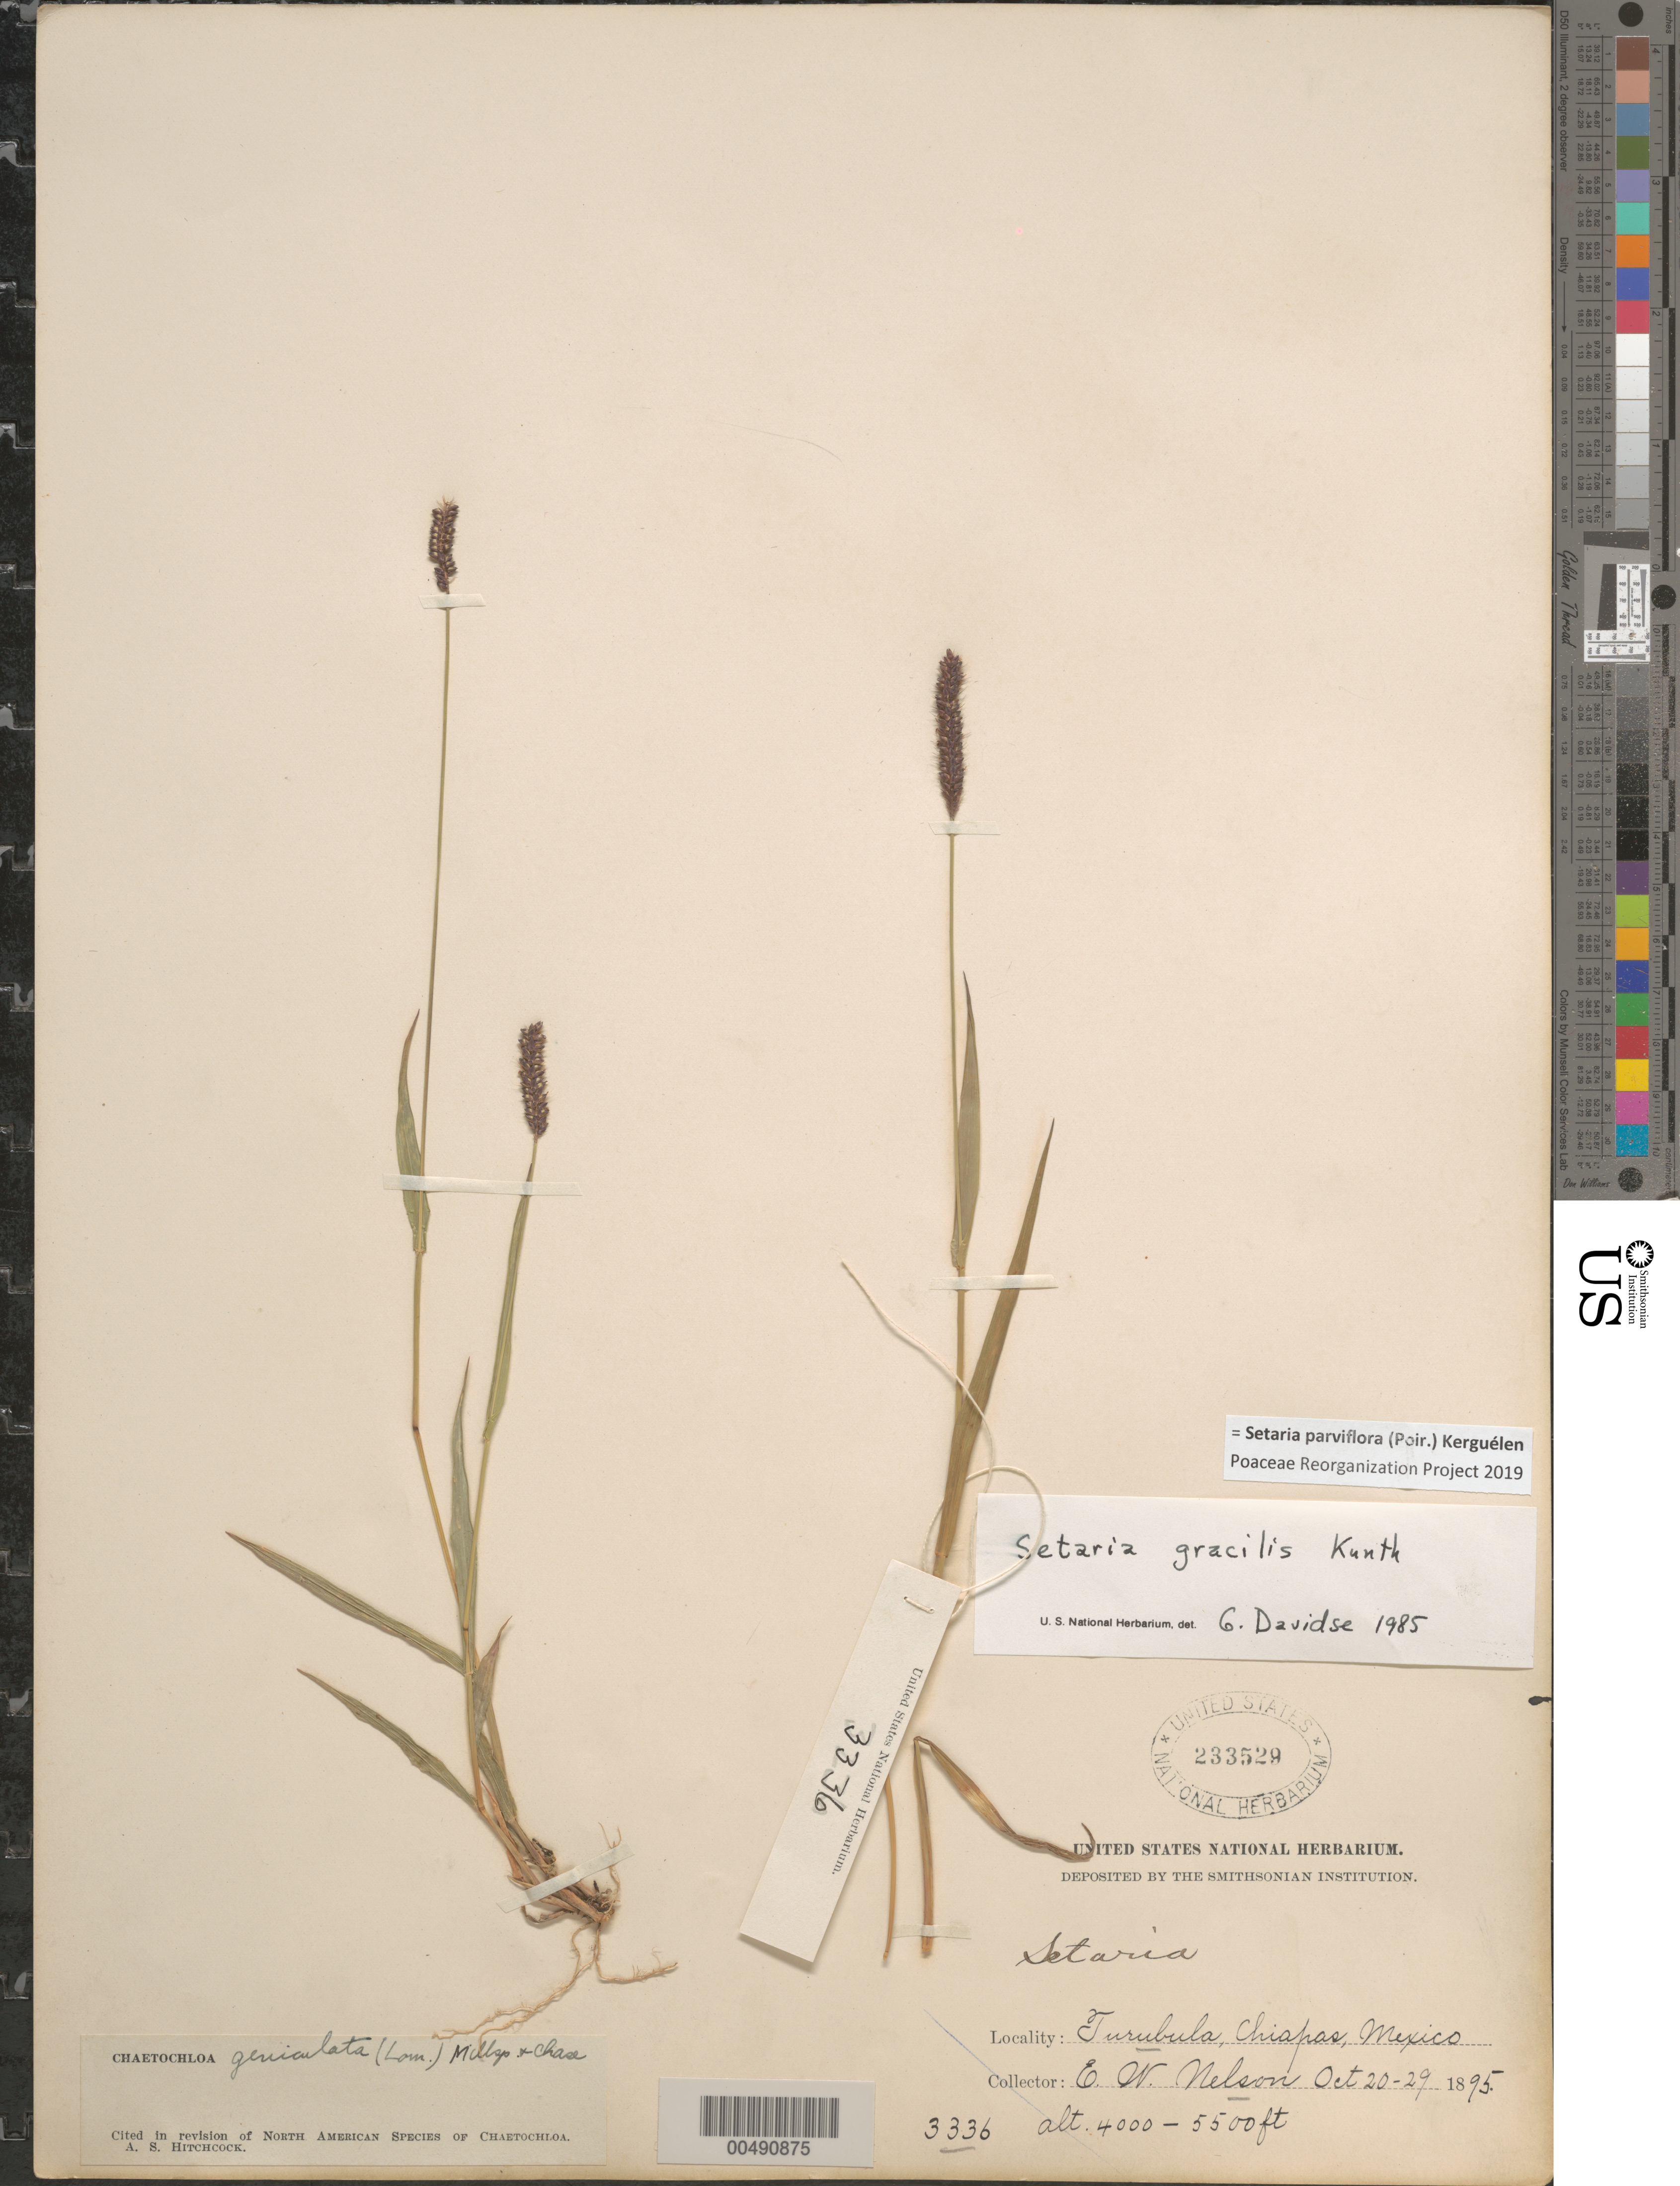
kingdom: Plantae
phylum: Tracheophyta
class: Liliopsida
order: Poales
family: Poaceae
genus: Setaria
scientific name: Setaria parviflora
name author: (Poir.) Kerguélen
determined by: Poaceae Reorganization Project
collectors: E. W. Nelson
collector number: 3336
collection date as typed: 20 Oct 1895 to 29 Oct 1895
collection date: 1895-10-20/1895-10-29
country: Mexico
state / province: Chiapas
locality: Turubula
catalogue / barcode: US 233529